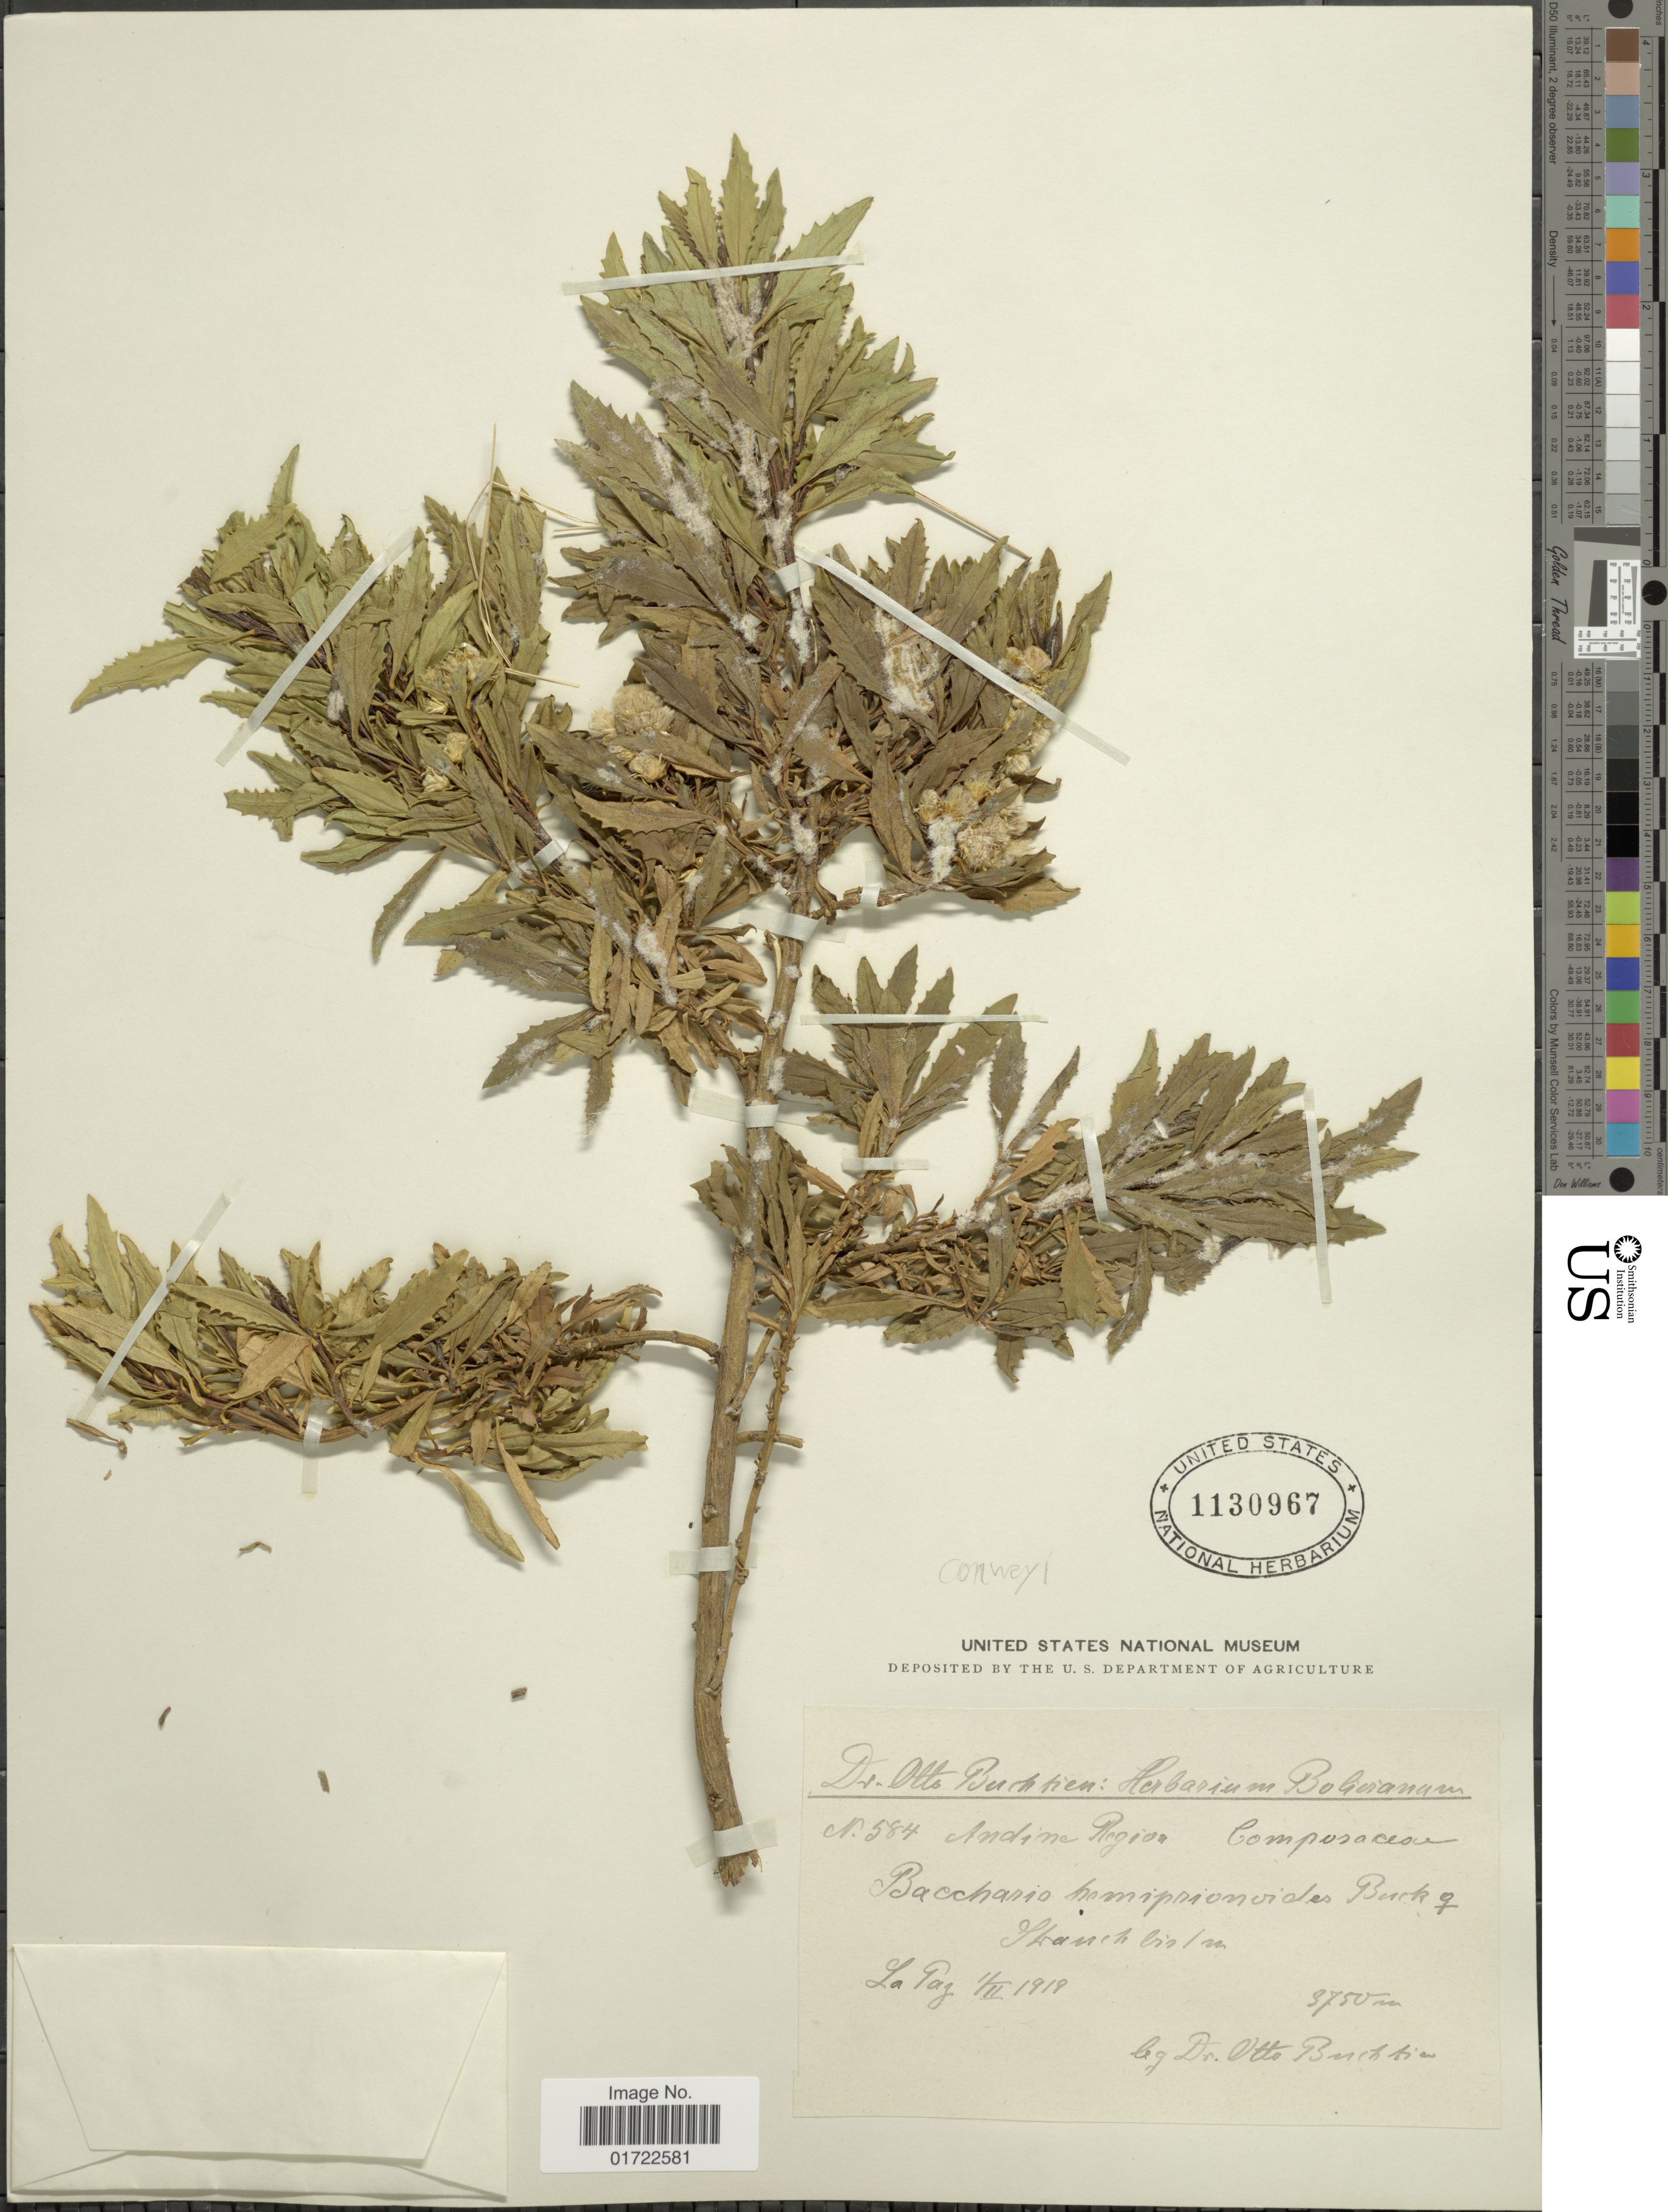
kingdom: Plantae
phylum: Tracheophyta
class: Magnoliopsida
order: Asterales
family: Asteraceae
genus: Baccharis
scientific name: Baccharis hemiprionodes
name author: H. Buek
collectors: O. Buchtien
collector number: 584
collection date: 1919-02-01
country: Bolivia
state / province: La Paz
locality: Andina Region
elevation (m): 3750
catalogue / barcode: US 1130967